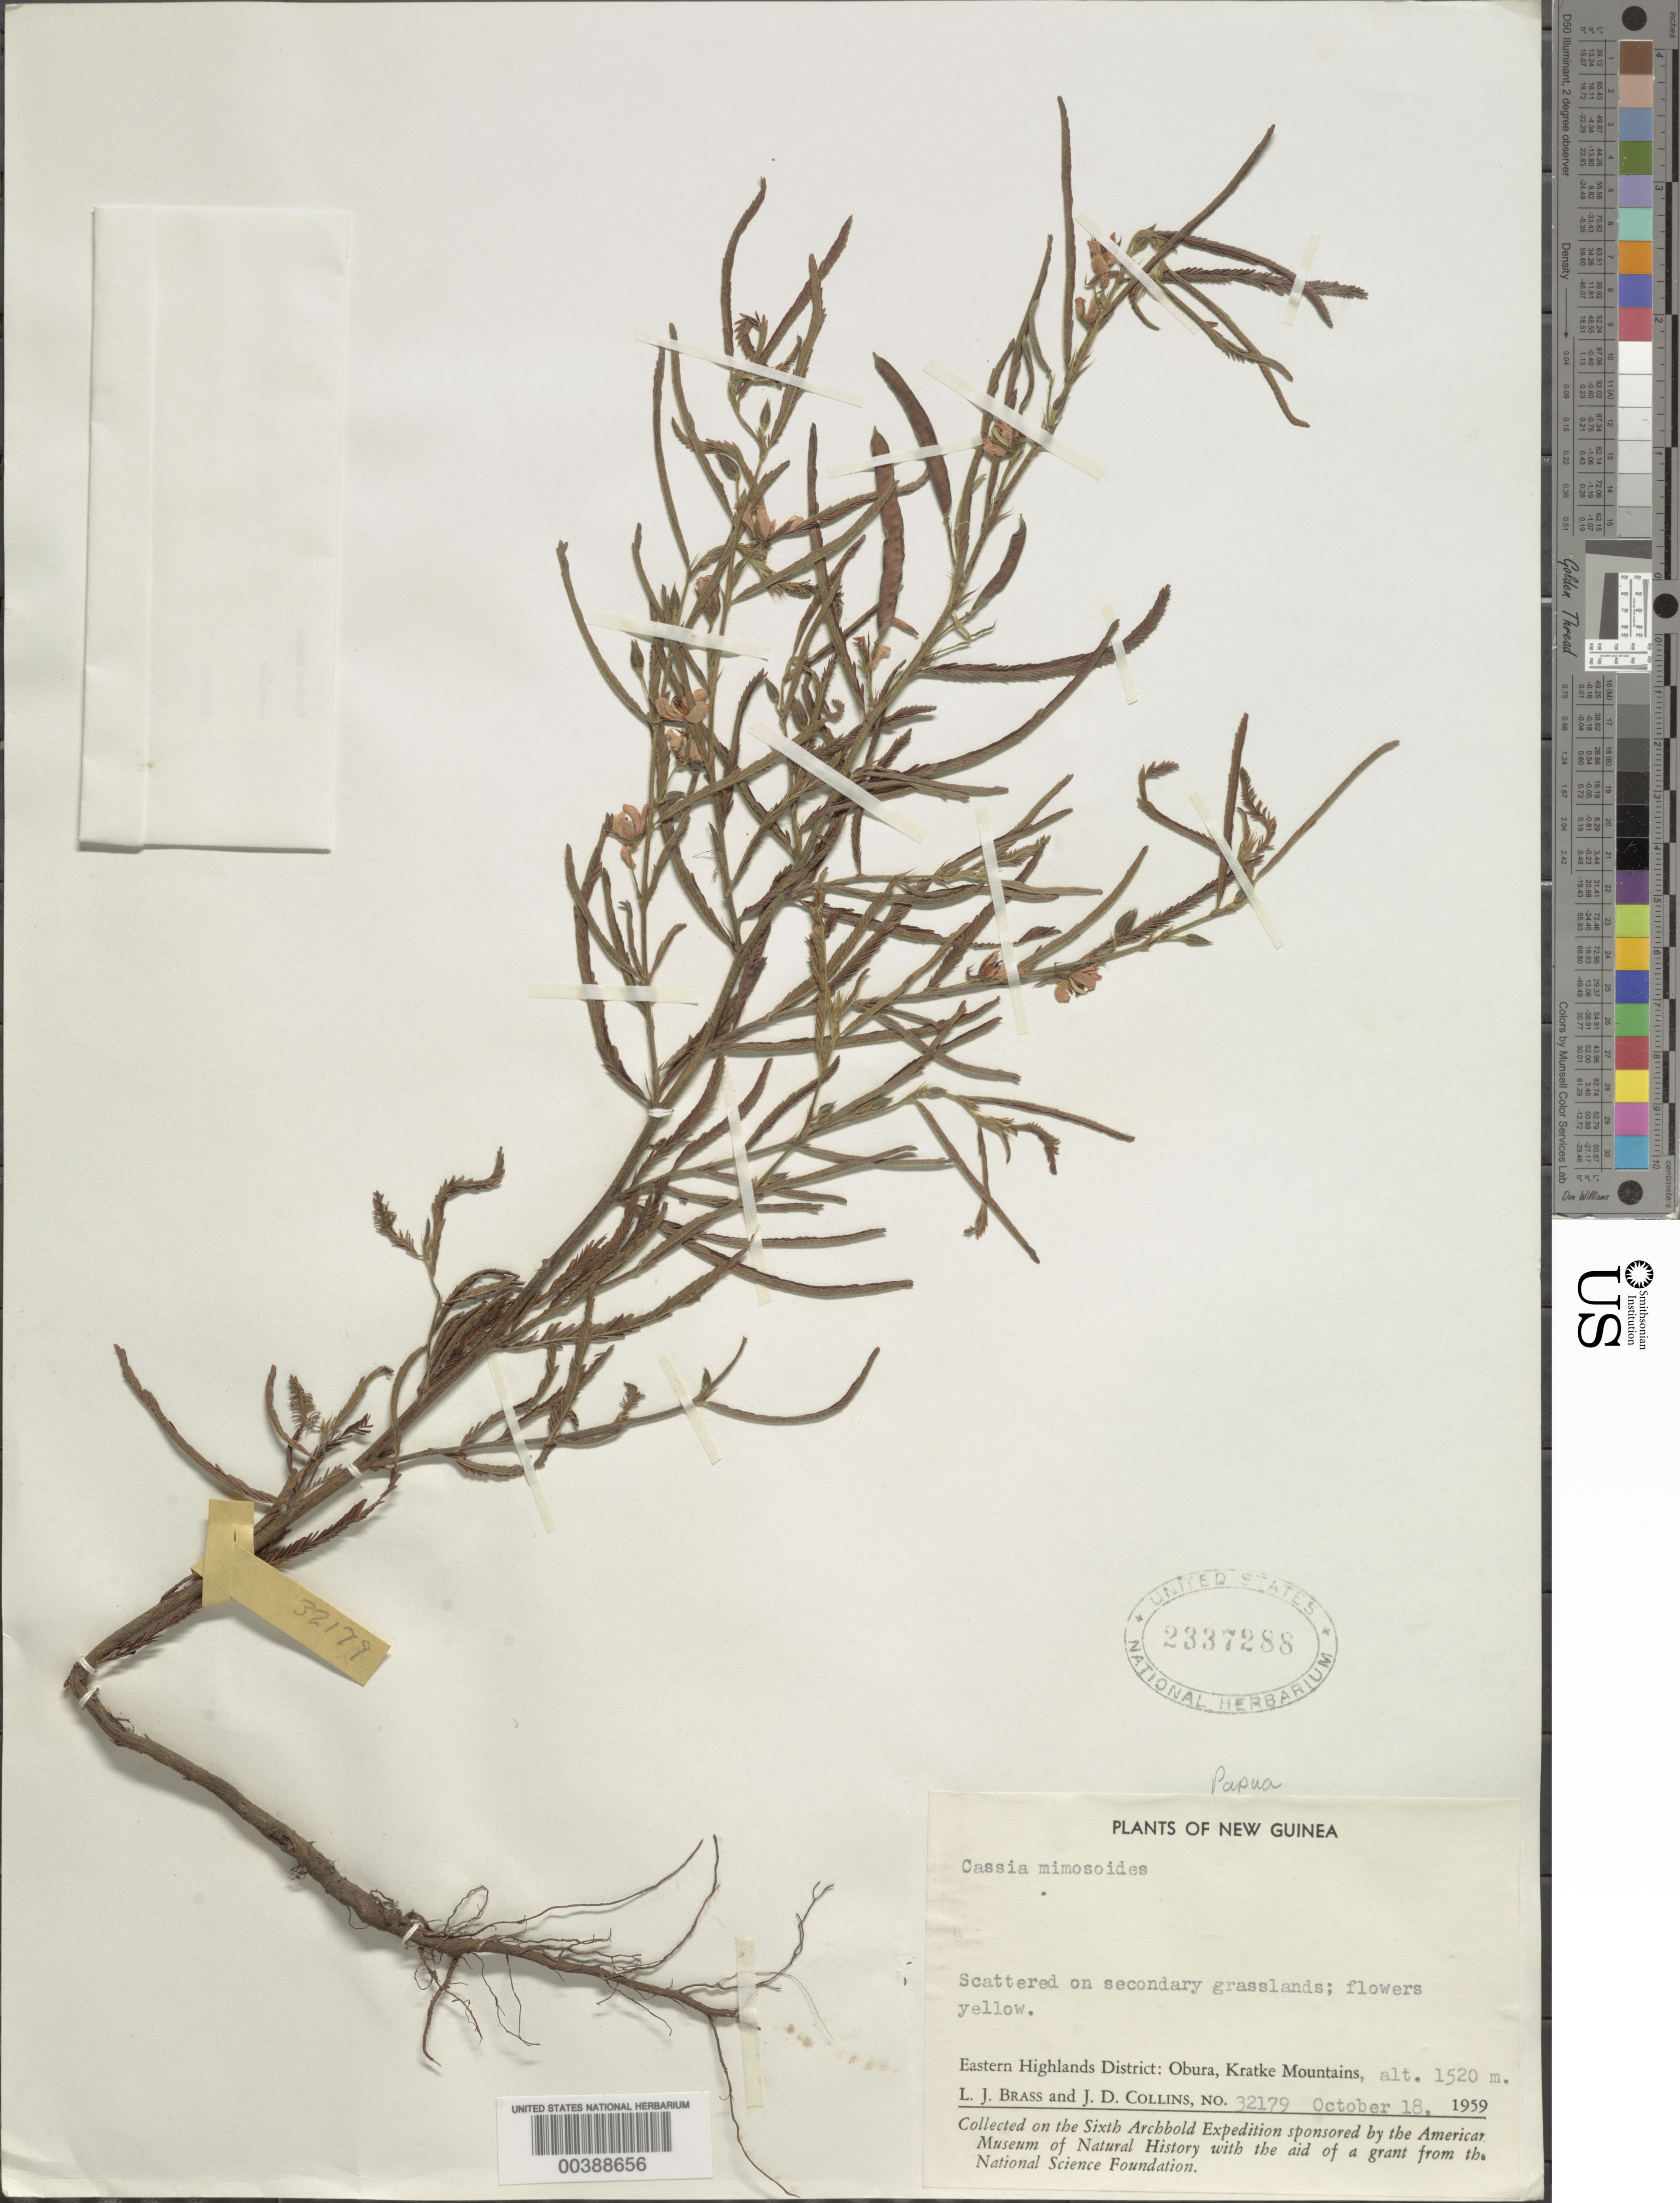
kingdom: Plantae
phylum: Tracheophyta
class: Magnoliopsida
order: Fabales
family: Fabaceae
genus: Chamaecrista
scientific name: Chamaecrista mimosoides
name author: (L.) Greene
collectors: L. J. Brass & J. Collins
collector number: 32179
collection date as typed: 18 Oct 1959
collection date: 1959-10-18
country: Papua New Guinea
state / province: Eastern Highlands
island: New Guinea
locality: Obura, kratke mountains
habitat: In secondary grasslands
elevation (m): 1520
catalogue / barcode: US 2337288